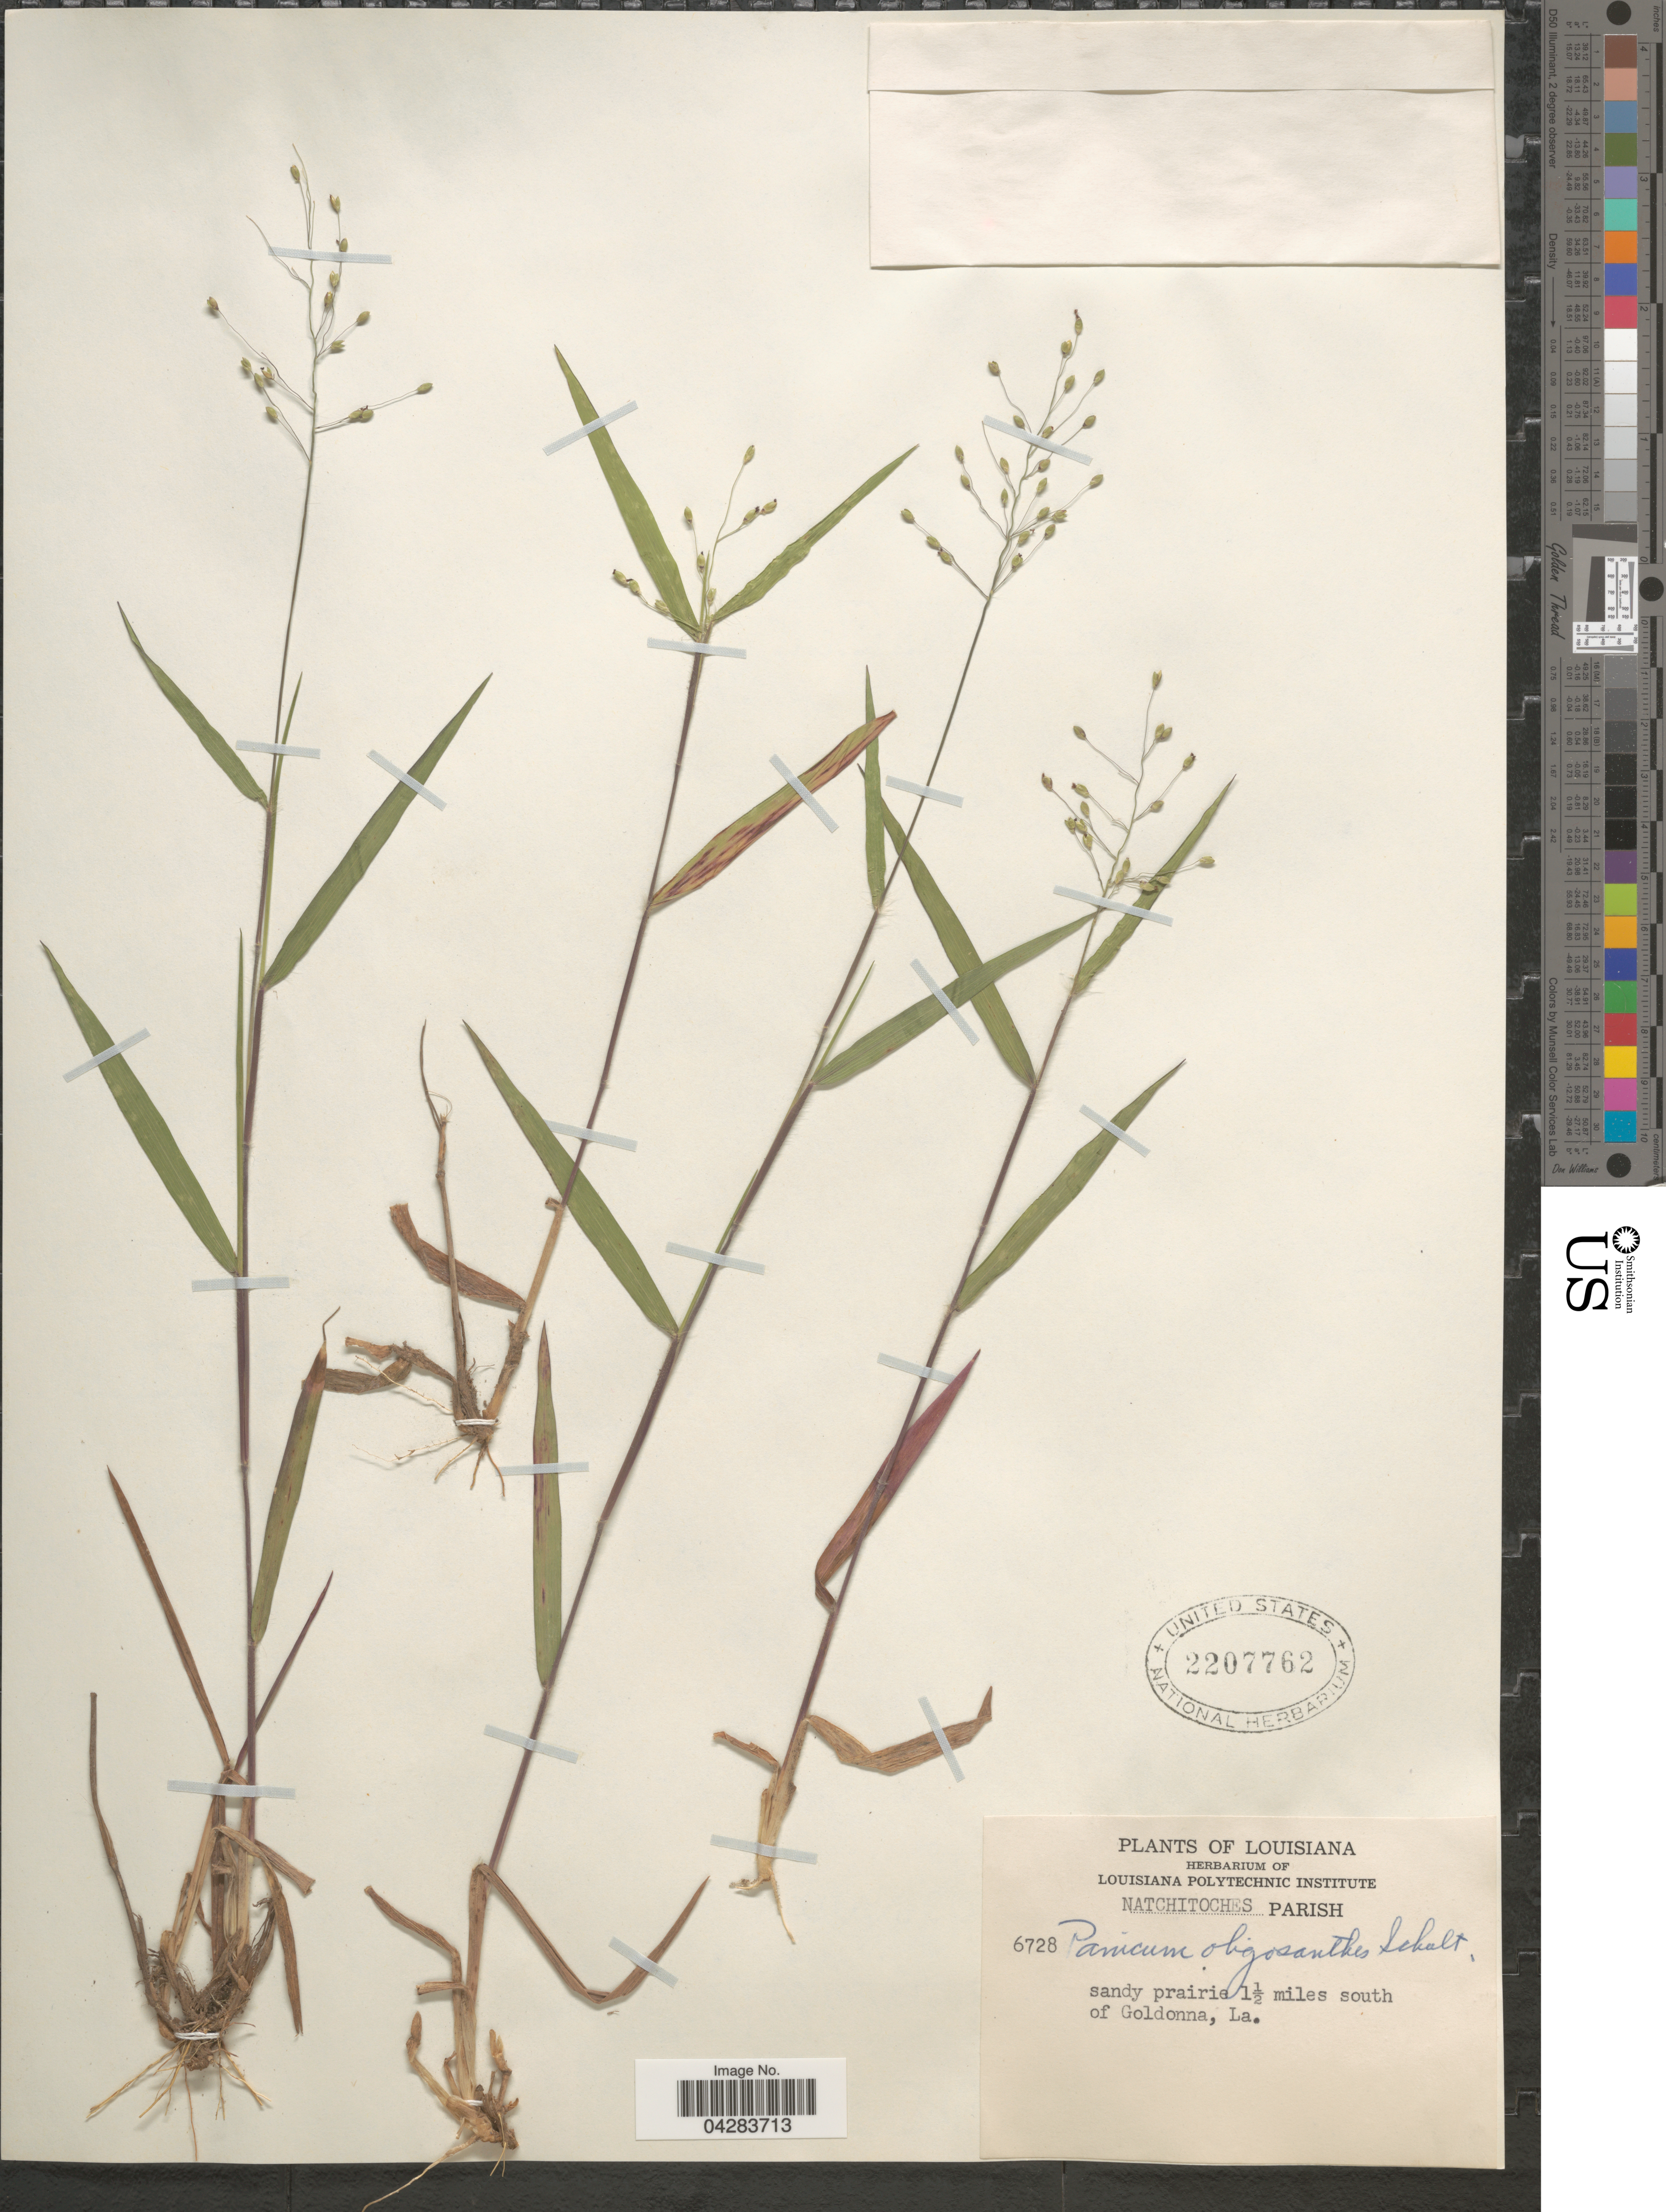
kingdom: Plantae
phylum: Tracheophyta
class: Liliopsida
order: Poales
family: Poaceae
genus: Dichanthelium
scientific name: Dichanthelium oligosanthes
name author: (Schult.) Gould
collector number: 6728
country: United States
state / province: Louisiana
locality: Natchitoches Parish. Sandy prairie 1½ miles south of Goldonna.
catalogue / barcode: US 2207762